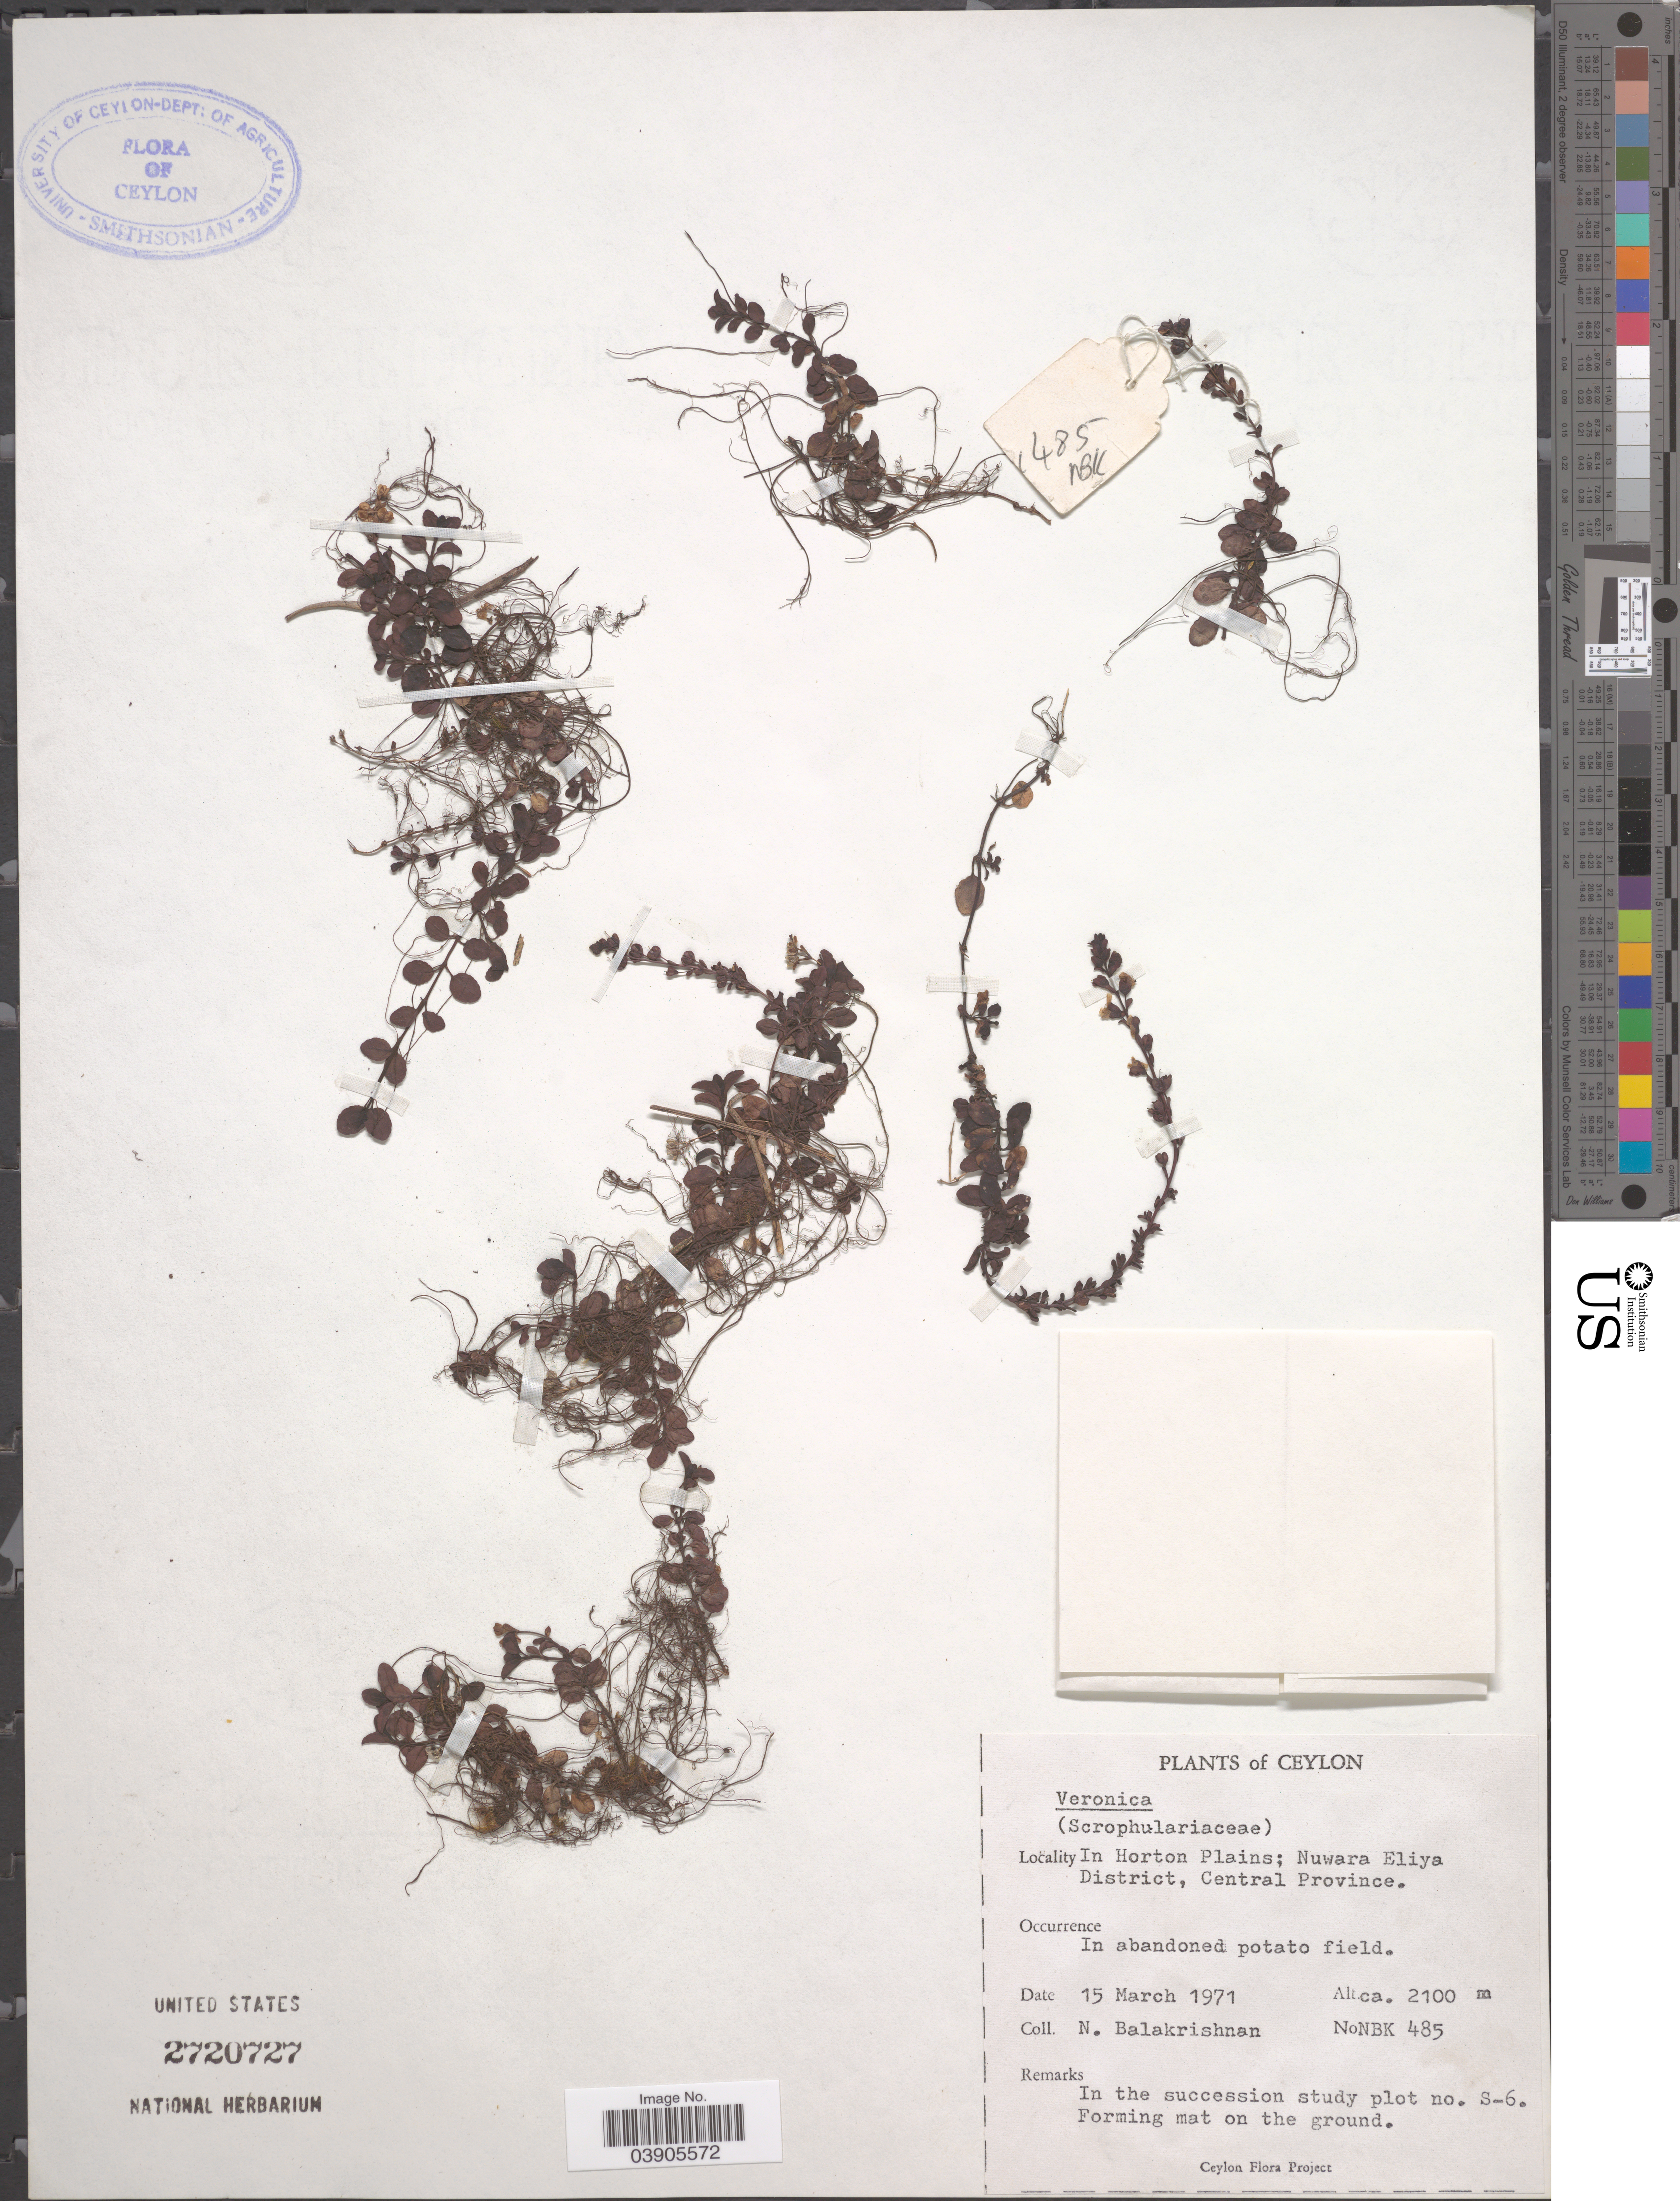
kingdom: Plantae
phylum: Tracheophyta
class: Magnoliopsida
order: Lamiales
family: Plantaginaceae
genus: Veronica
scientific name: Veronica serpyllifolia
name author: L.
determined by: Albach, Dirk C.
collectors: N. Balakrishnan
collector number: NBK485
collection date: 1971-03-15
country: Sri Lanka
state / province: Central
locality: Ceylon. In Horton Plains; Nuwara Eliya District. In abandoned potato field.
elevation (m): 2100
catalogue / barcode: US 2720727